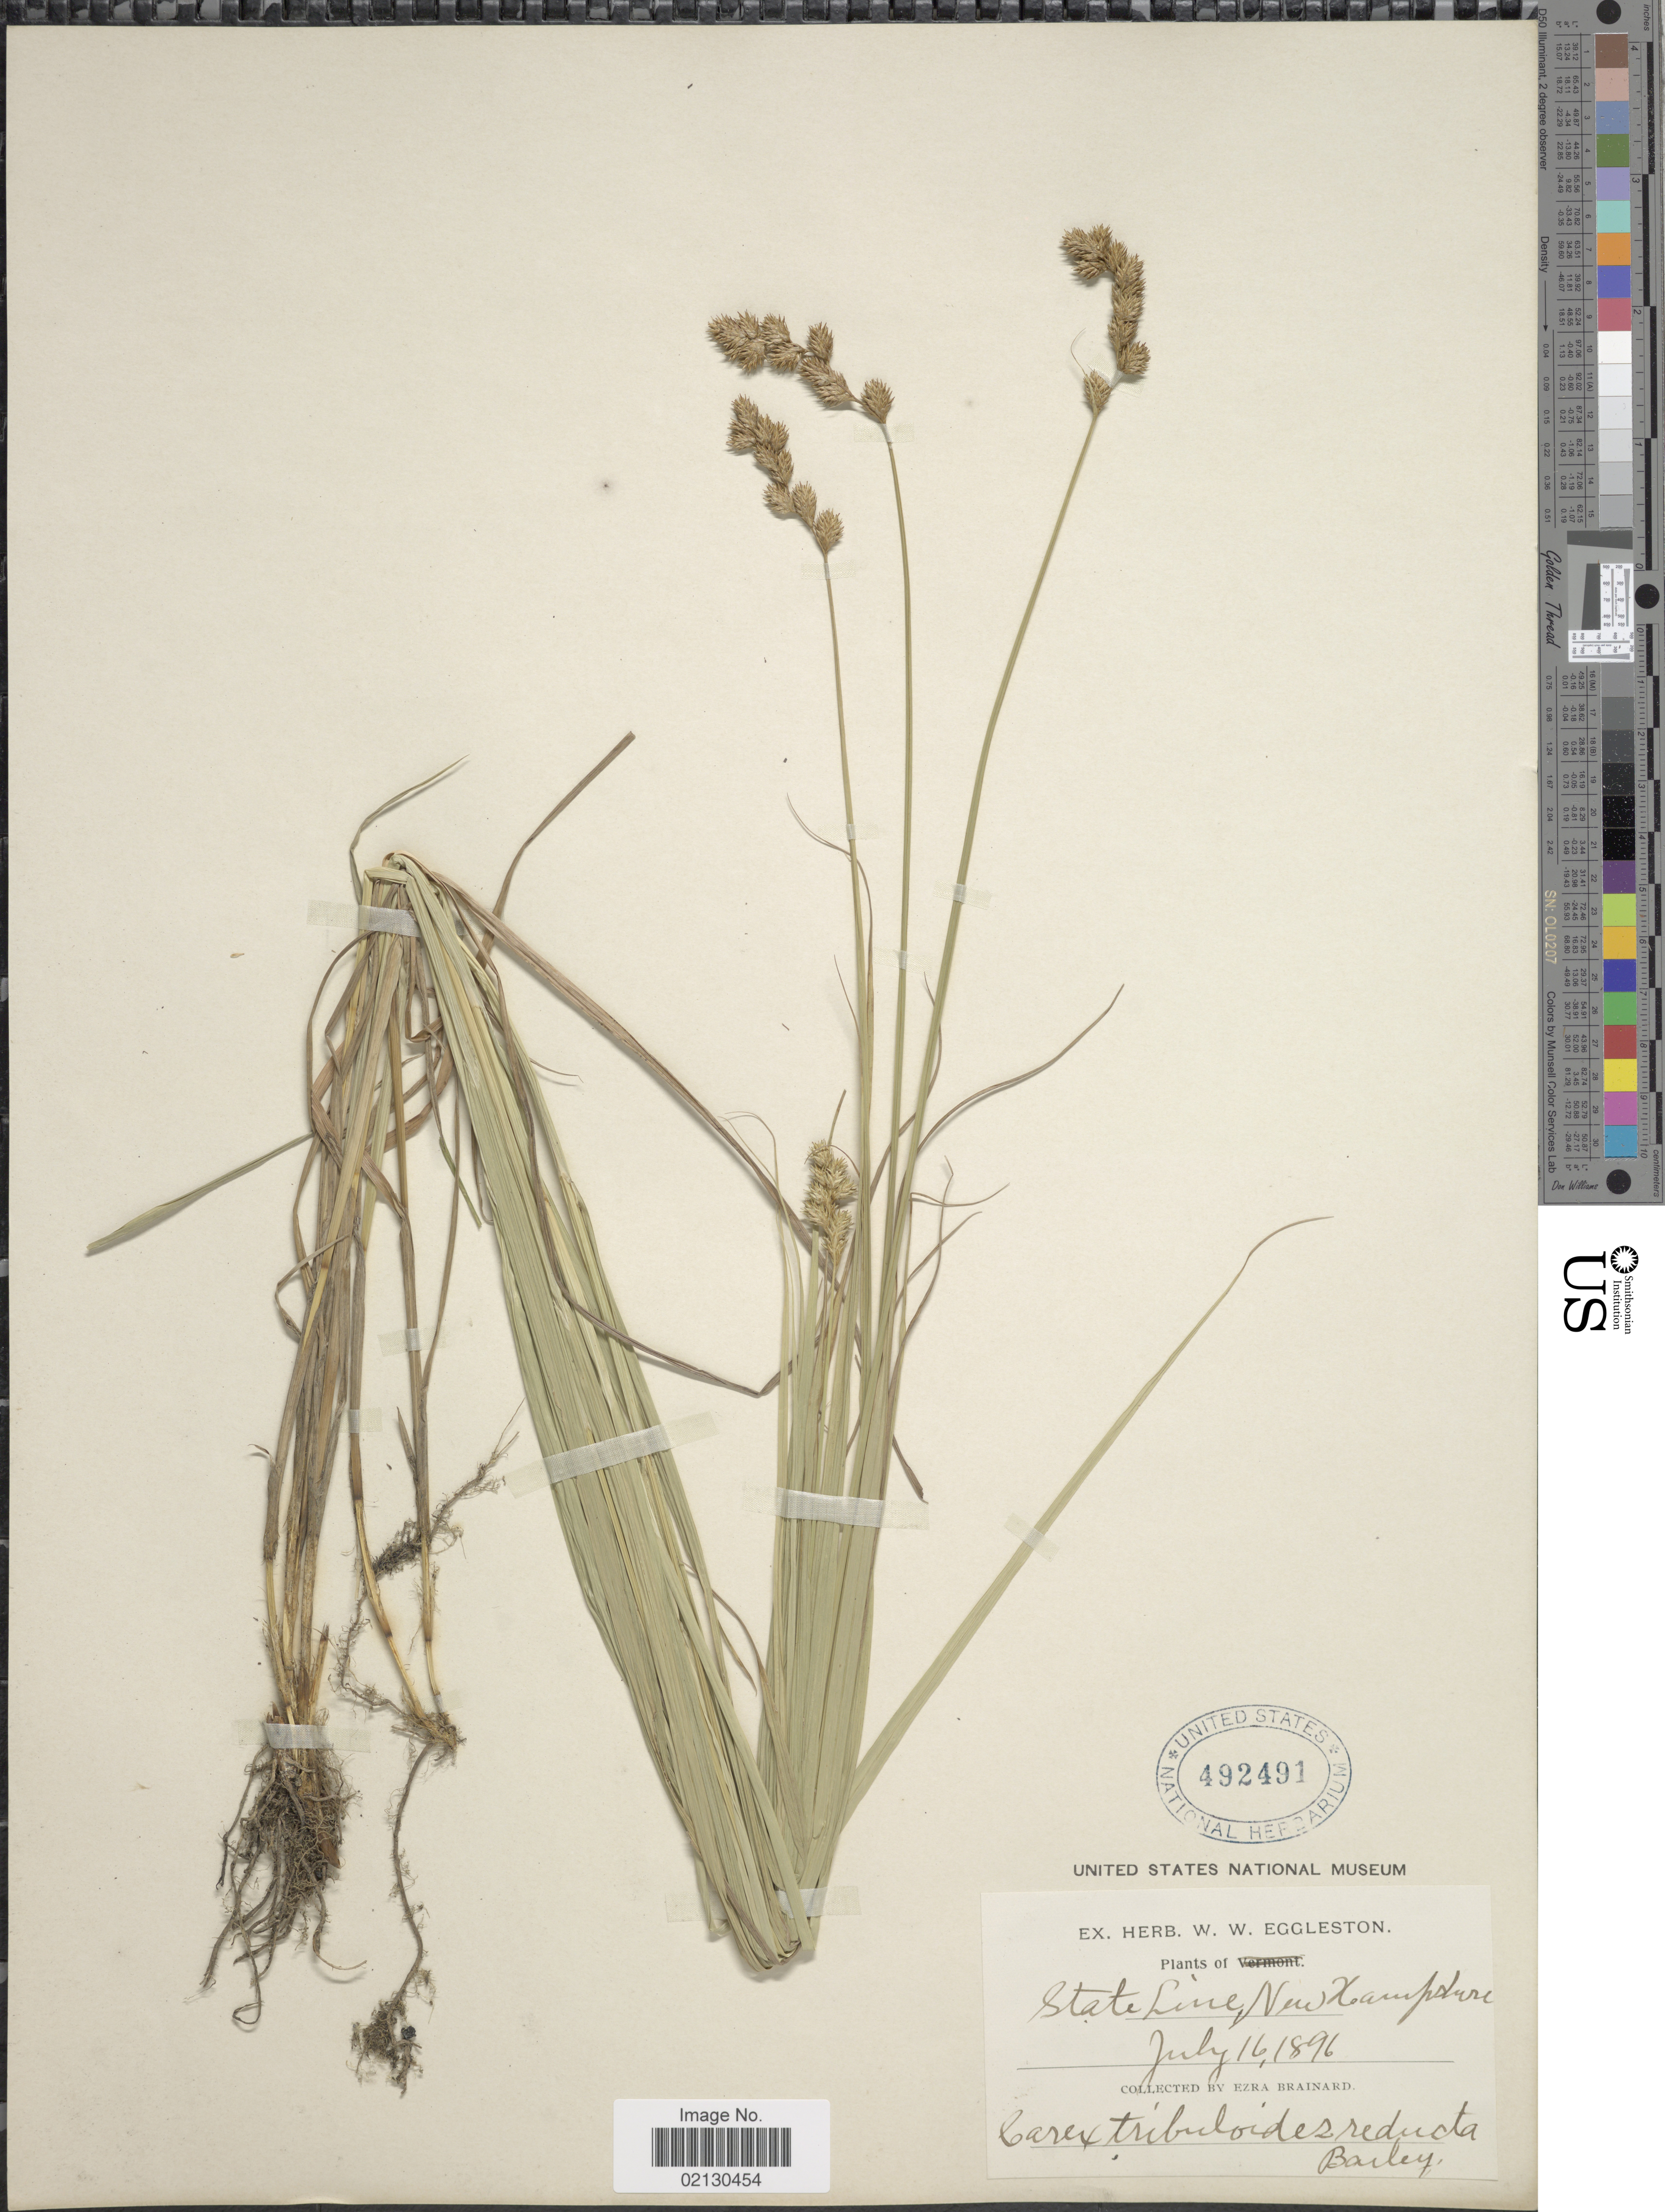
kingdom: Plantae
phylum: Tracheophyta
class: Liliopsida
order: Poales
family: Cyperaceae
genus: Carex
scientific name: Carex projecta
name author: Mack.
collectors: E. Brainard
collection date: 1896-07-16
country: United States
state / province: New Hampshire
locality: State Line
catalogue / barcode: US 492491